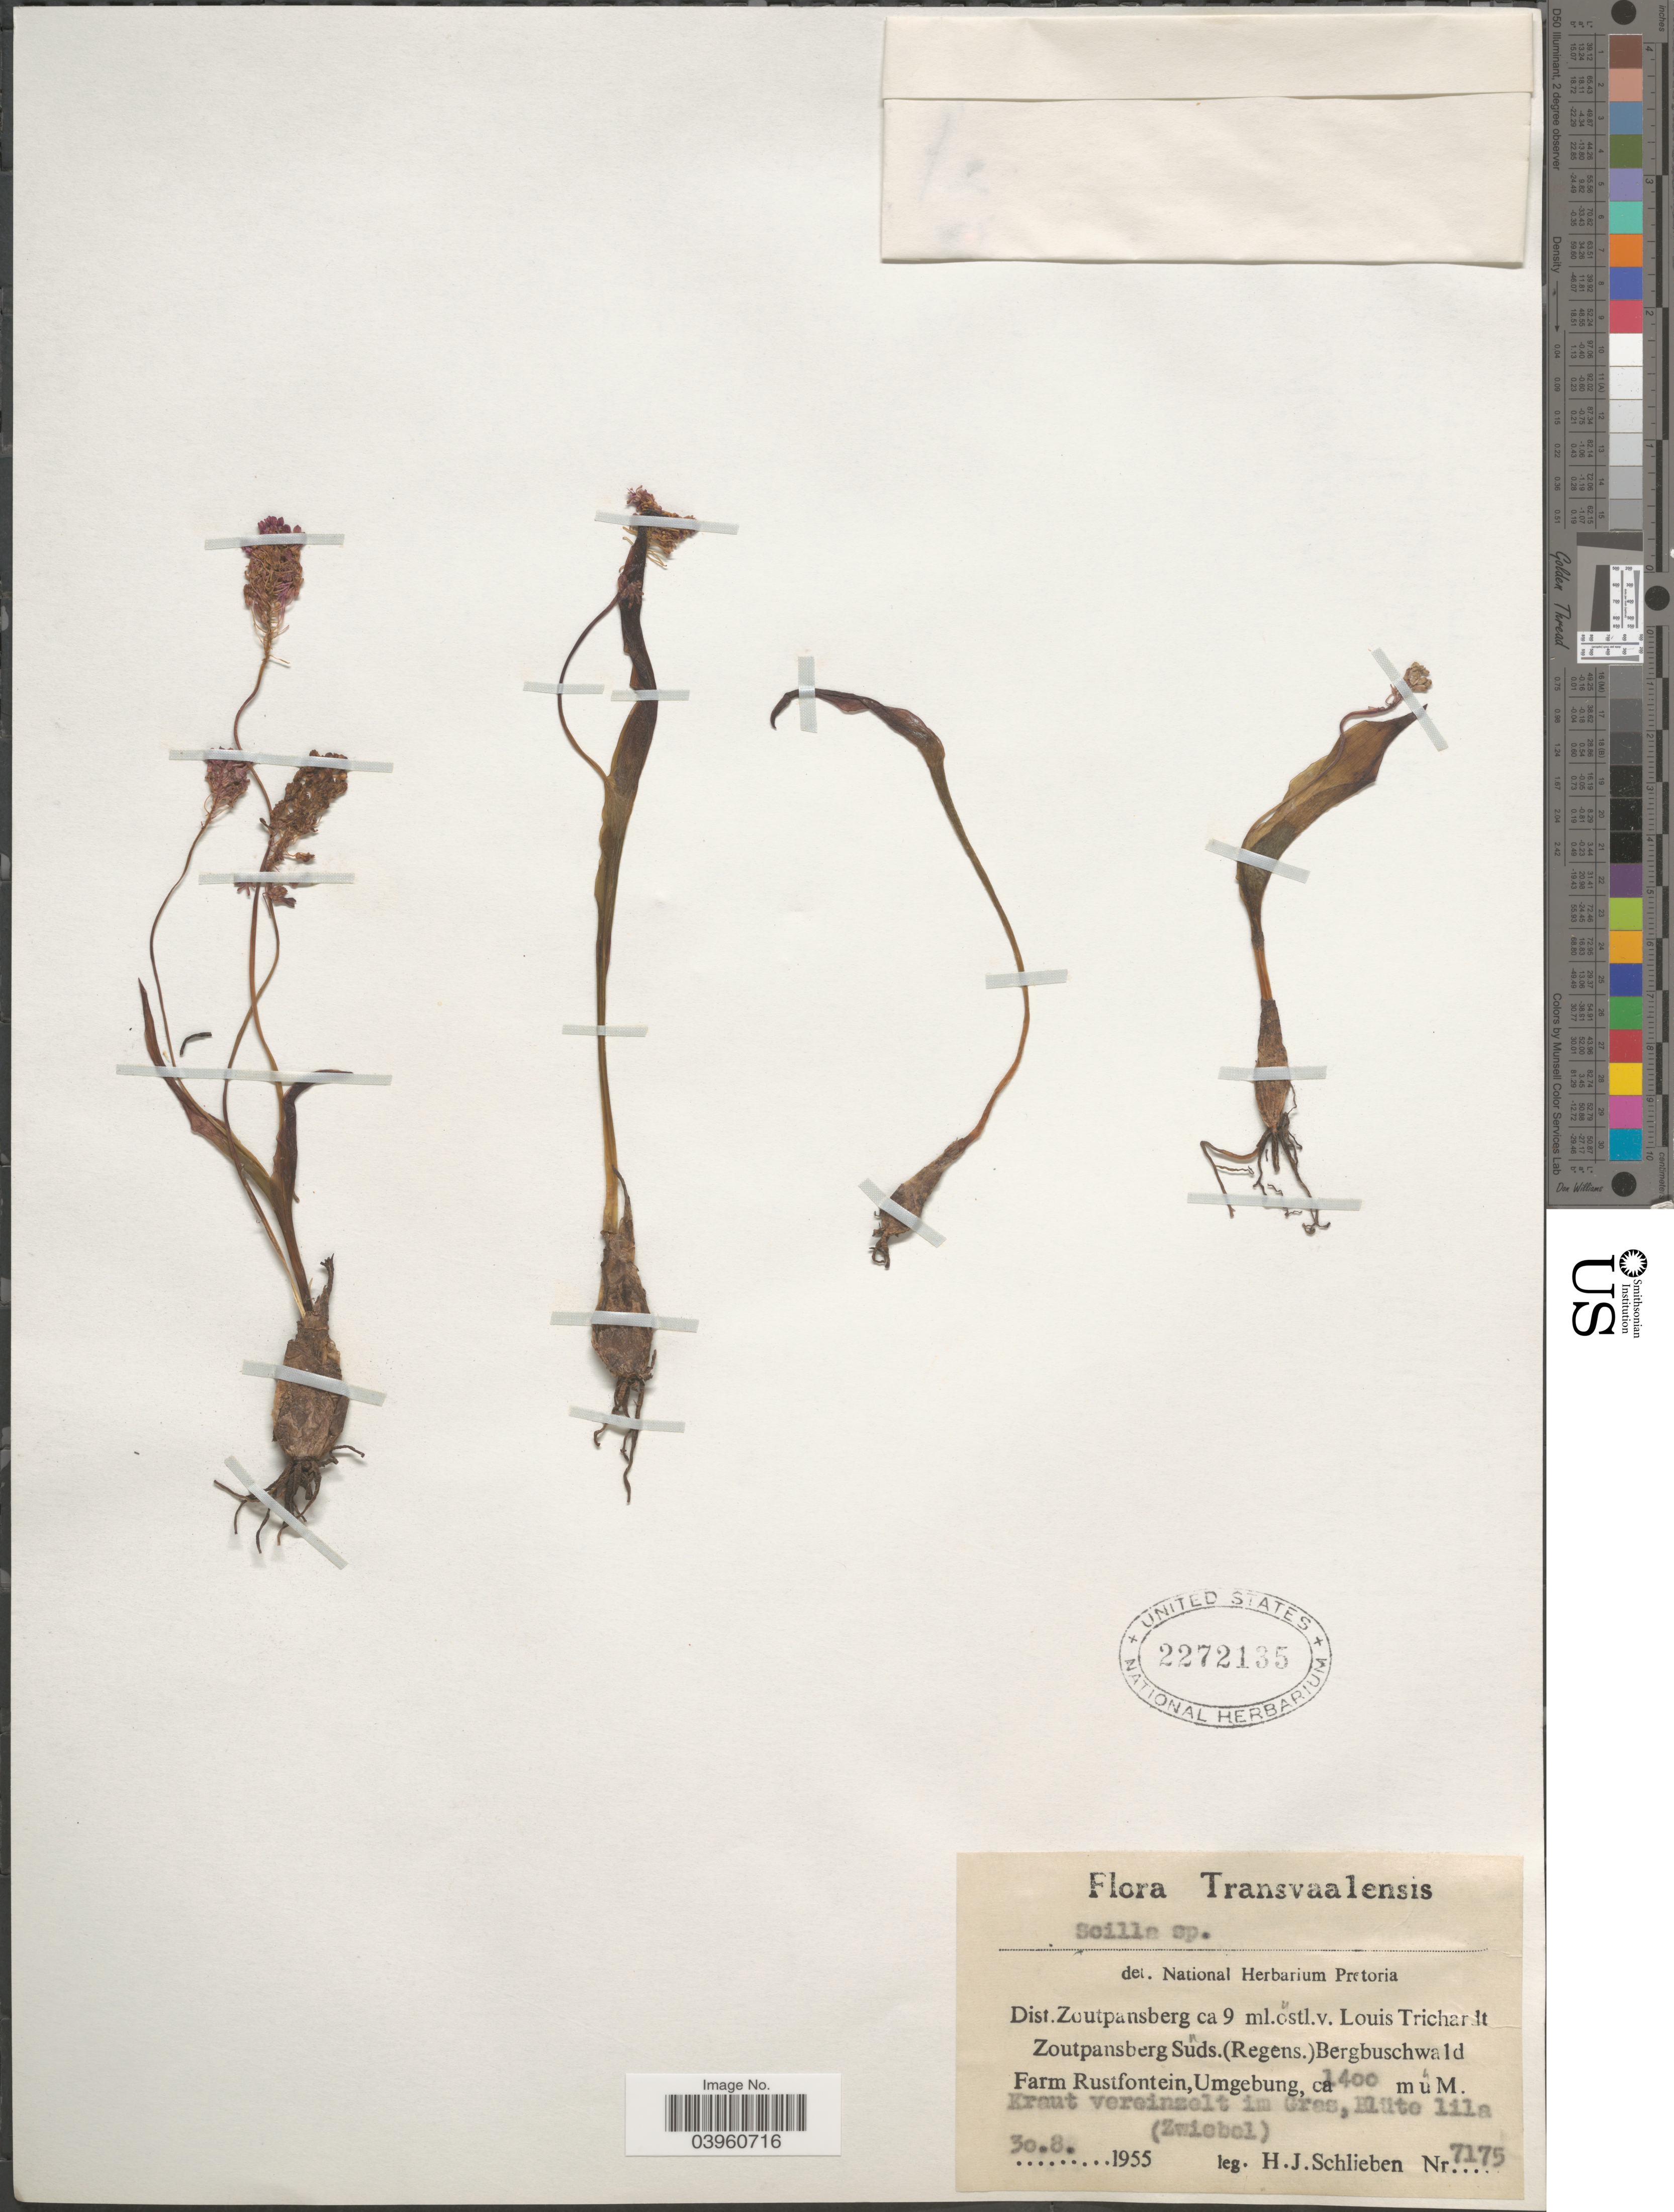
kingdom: Plantae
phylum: Tracheophyta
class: Liliopsida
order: Asparagales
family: Asparagaceae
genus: Scilla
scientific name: Scilla sp.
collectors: H. J. Schlieben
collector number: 7175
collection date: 1955-08-30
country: South Africa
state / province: Limpopo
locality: Transvaalensis. Dist.Zoutpansberg ca 9 ml.östl.v. Louis Trichardt. Zoutpansberg Süds.(Regens.)Bergbuschwald. Farm Rustfontein,Umgebung.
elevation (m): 1400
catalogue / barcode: US 2272135